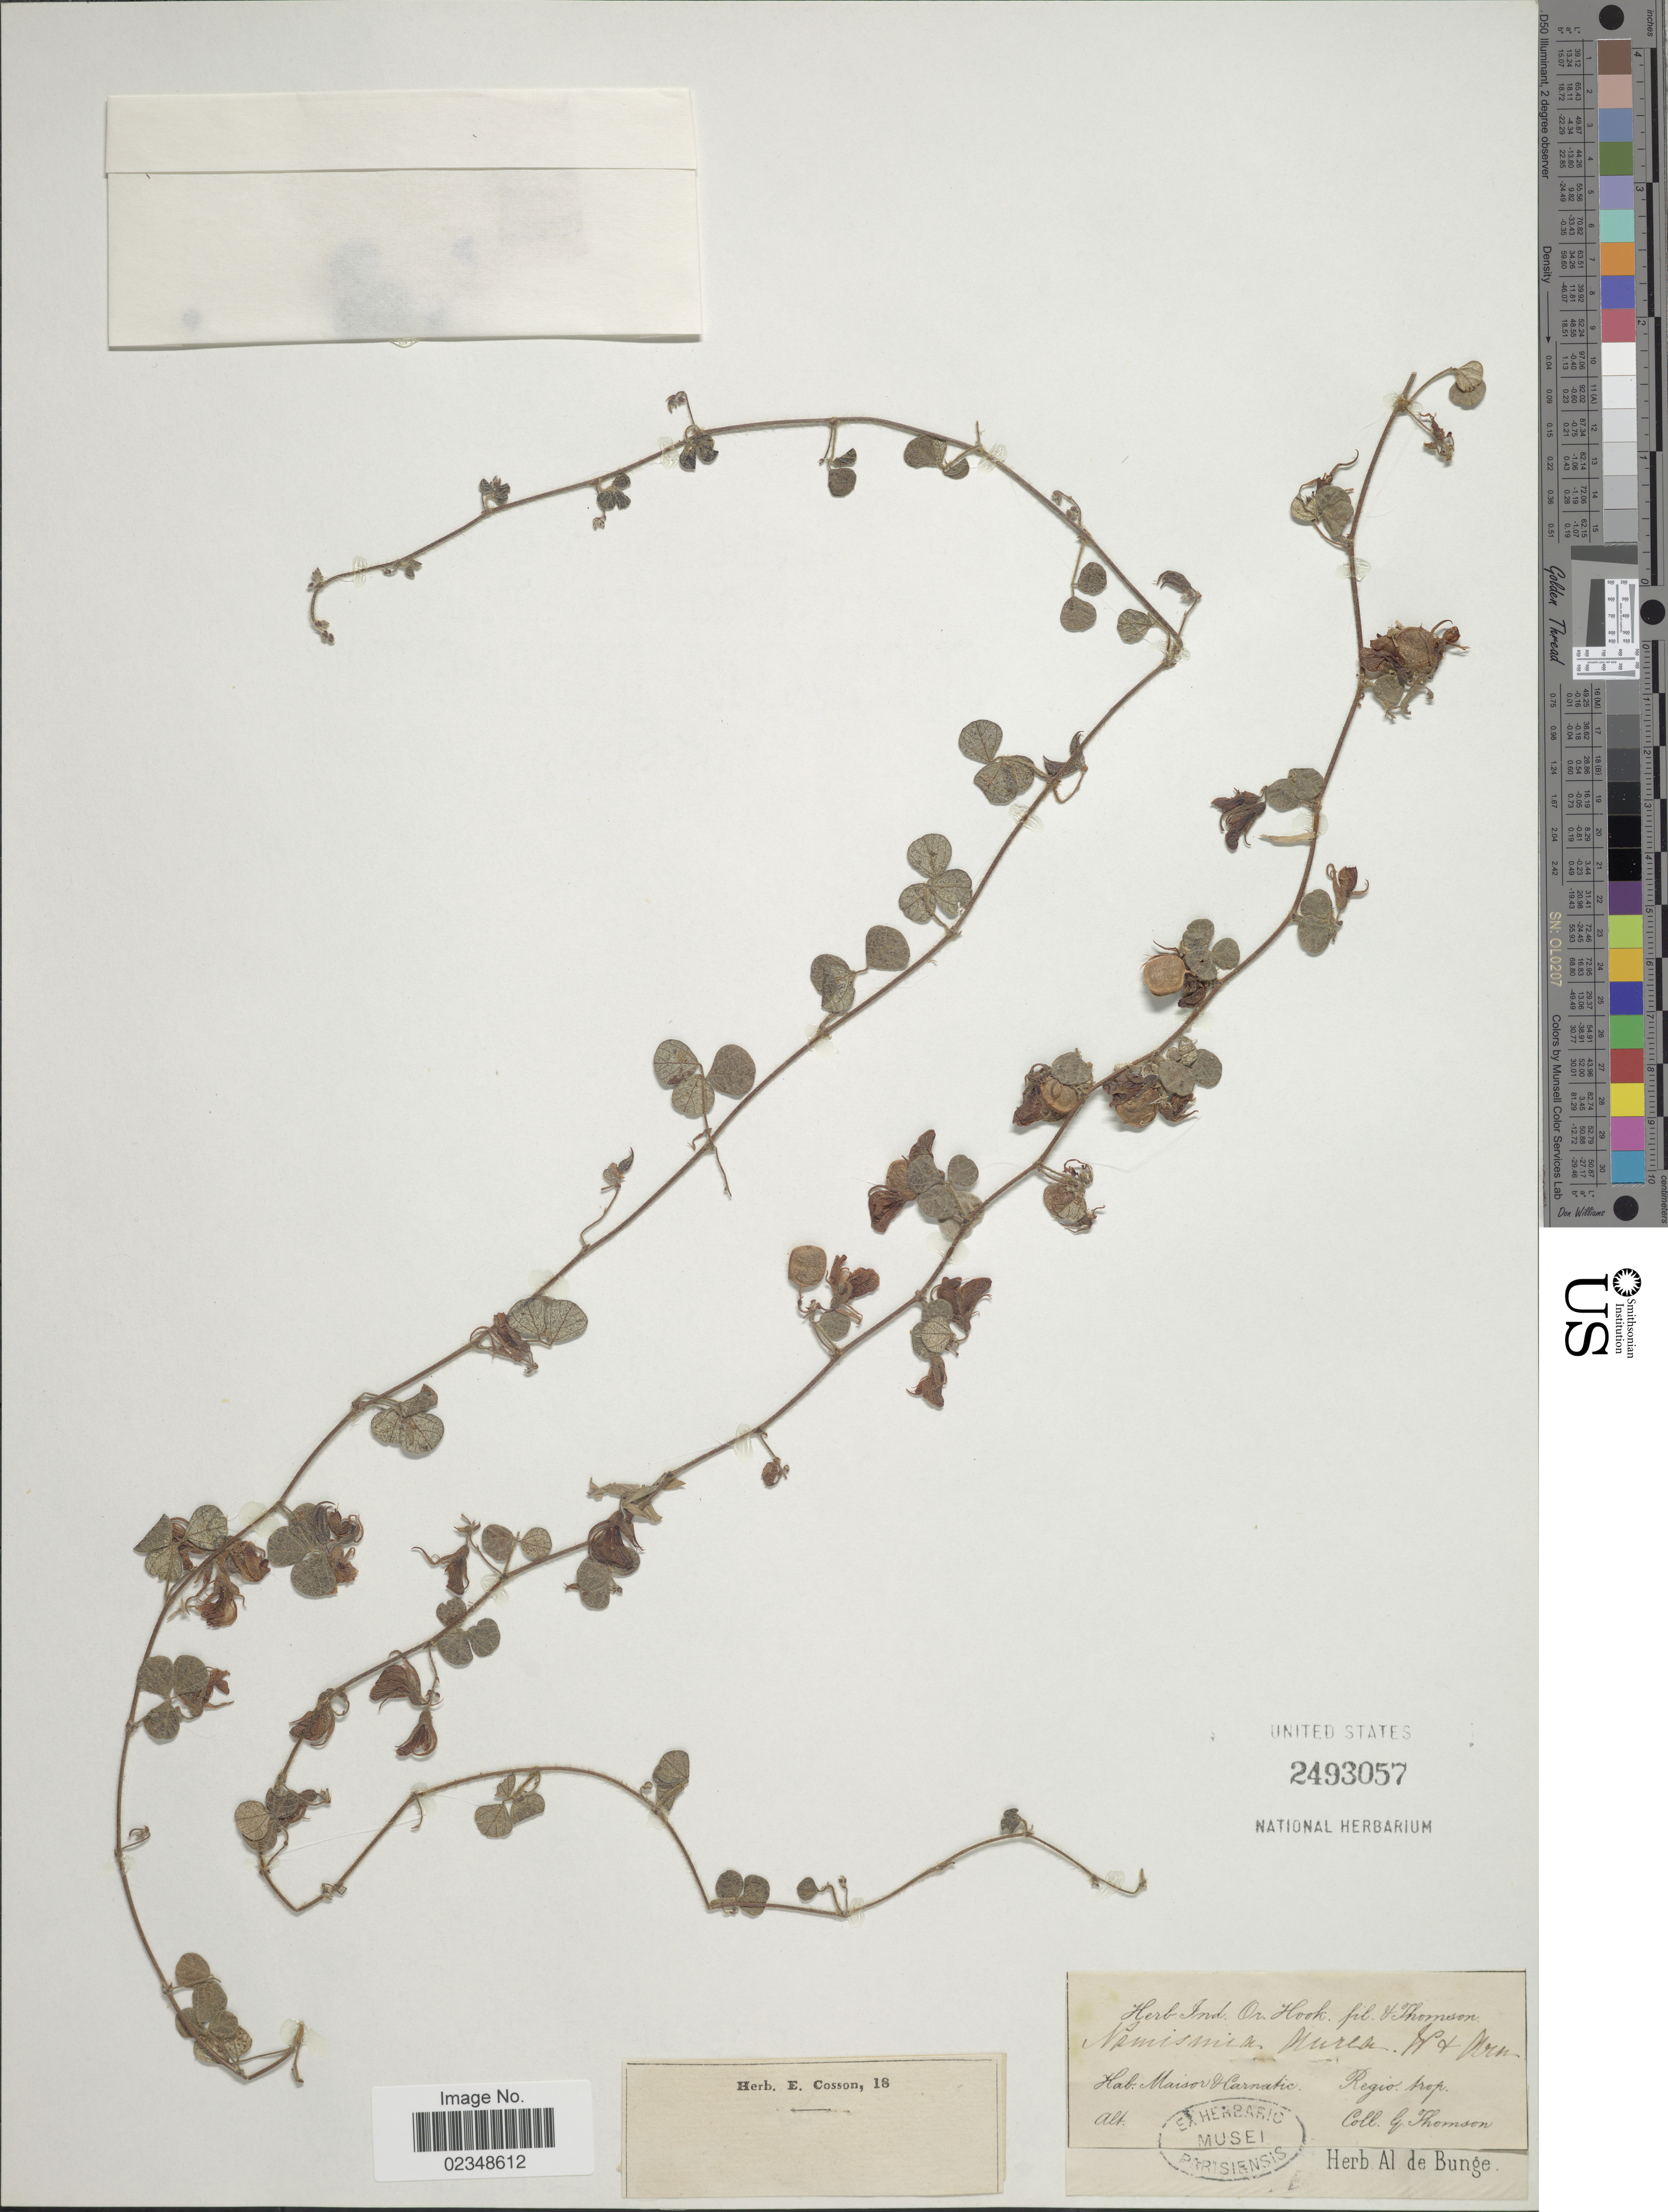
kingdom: Plantae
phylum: Tracheophyta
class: Magnoliopsida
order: Fabales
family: Fabaceae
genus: Rhynchosia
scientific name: Rhynchosia aurea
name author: DC.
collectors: G. Thomson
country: India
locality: Maisor & Carnatic, Regio trop.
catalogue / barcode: US 2493057